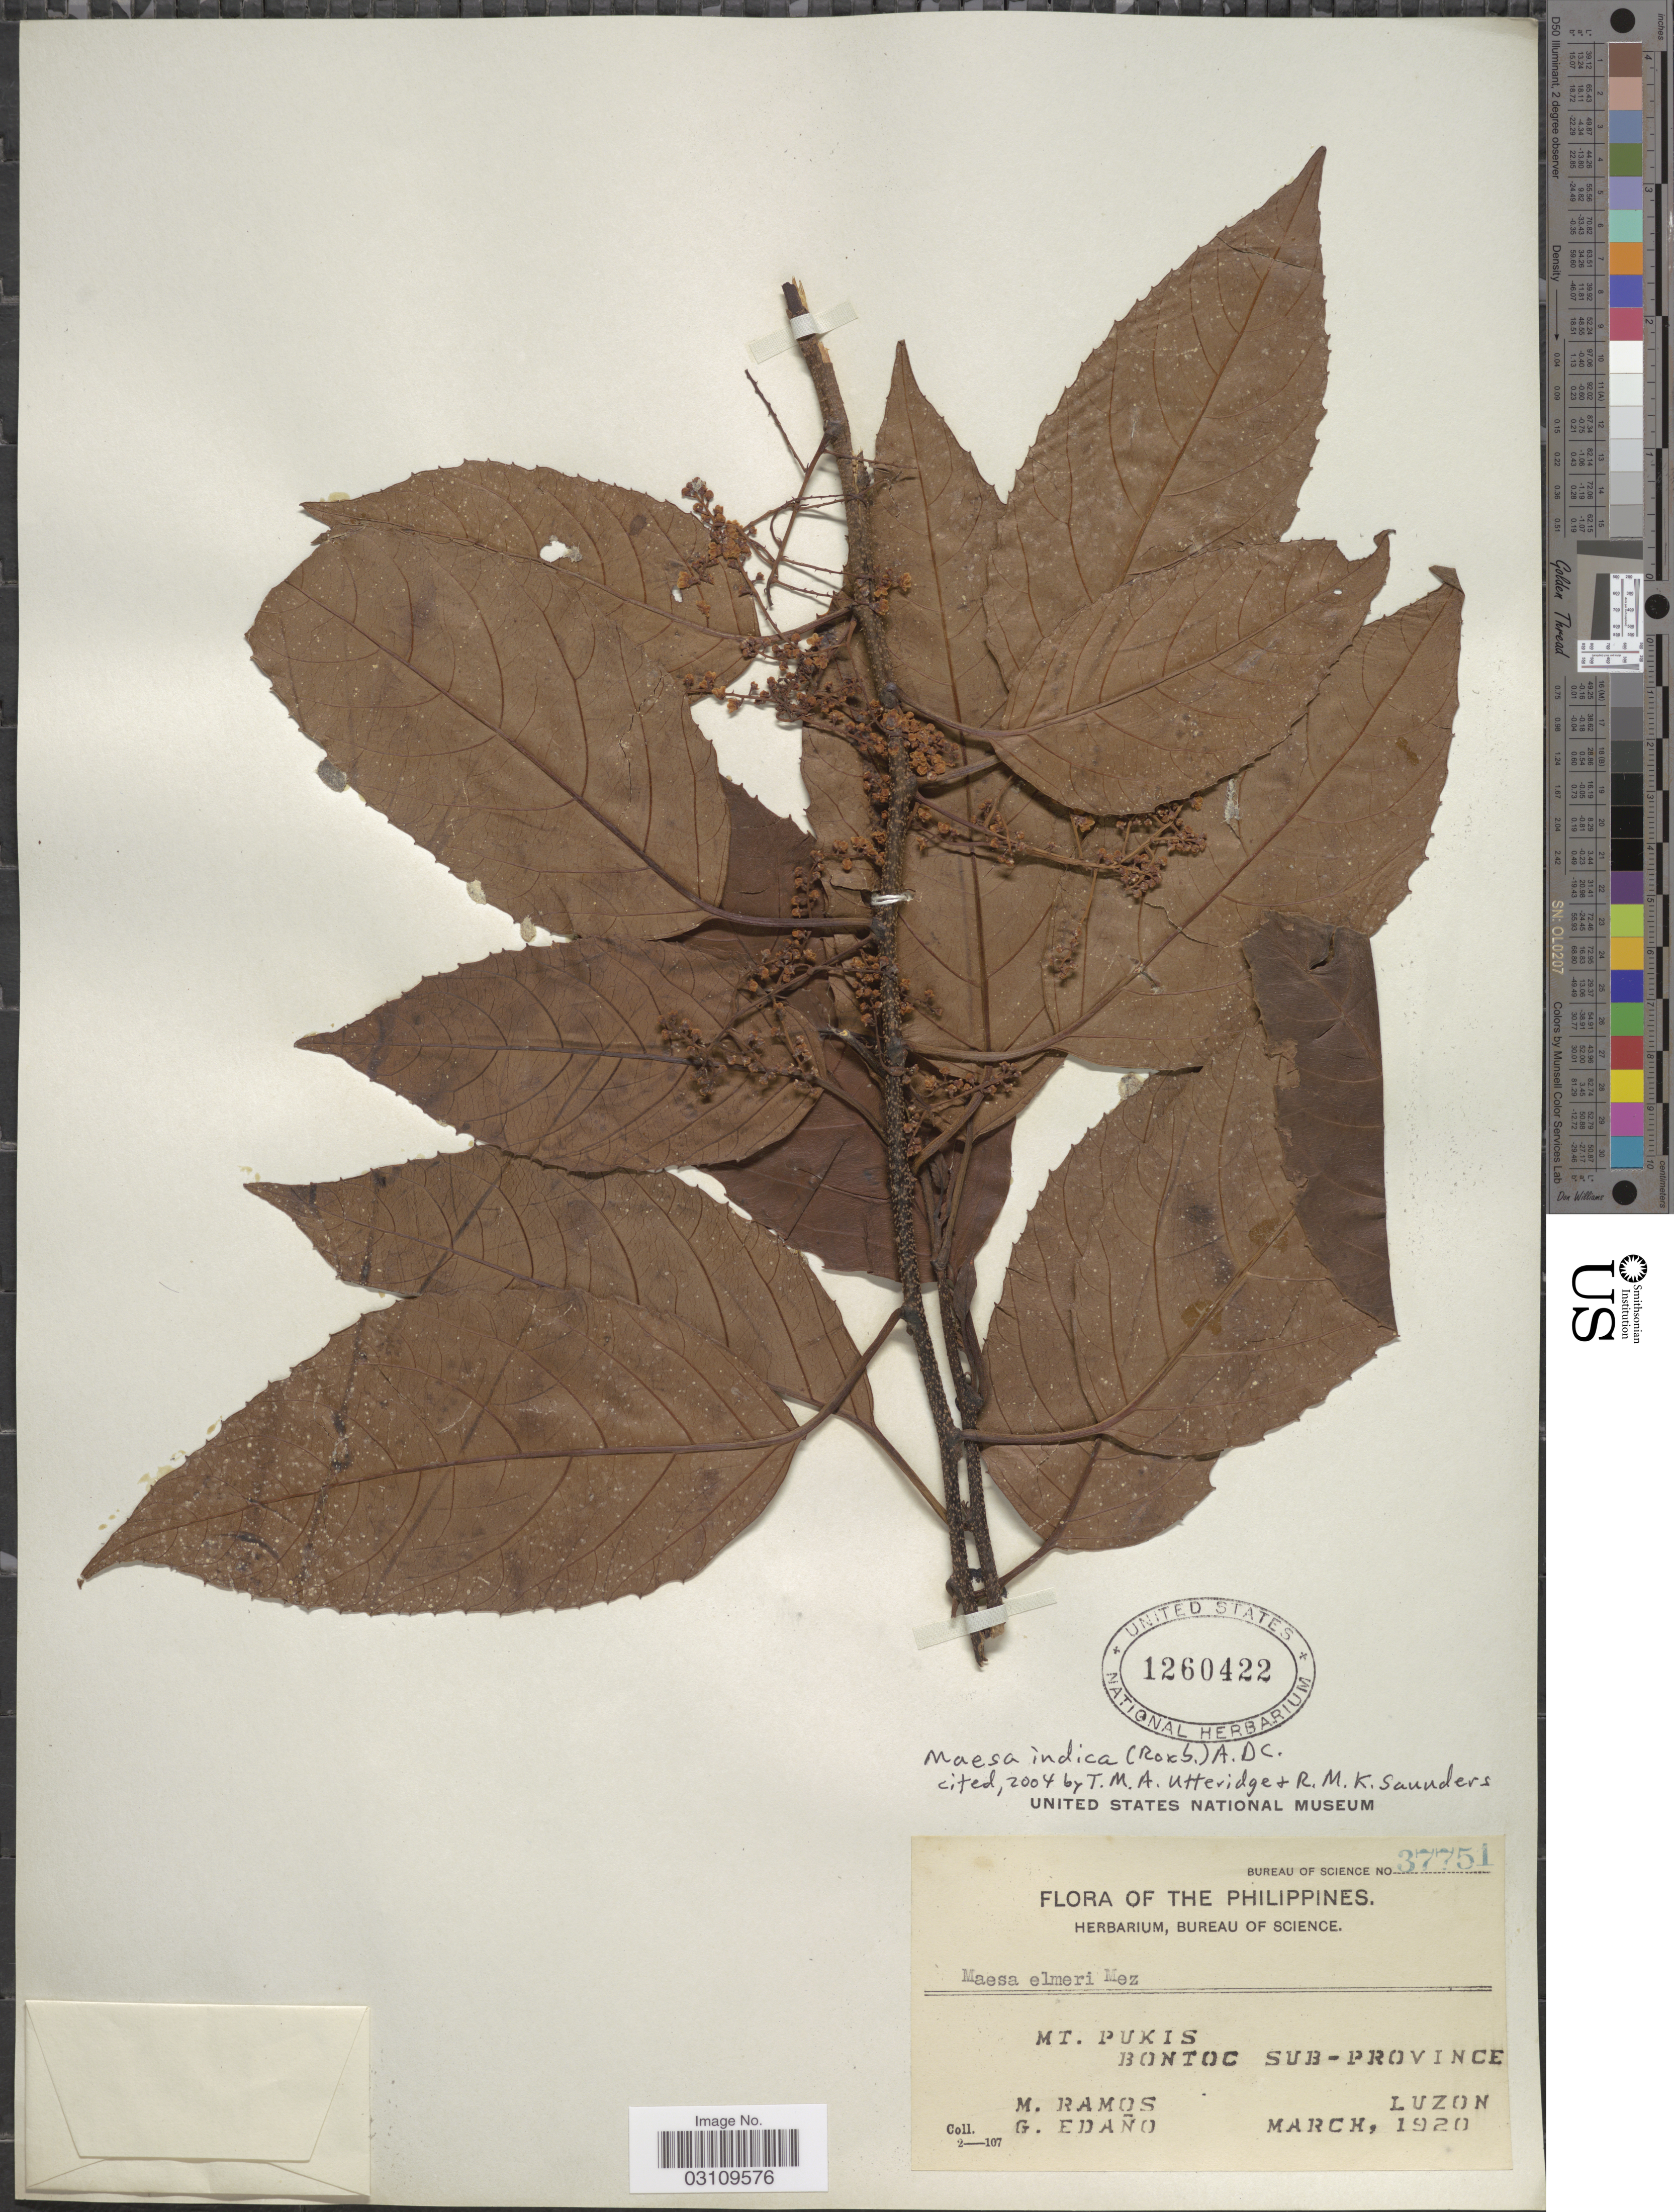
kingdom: Plantae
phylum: Tracheophyta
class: Magnoliopsida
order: Ericales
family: Primulaceae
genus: Maesa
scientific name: Maesa indica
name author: (Roxb.) A. DC.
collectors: M. Ramos & G. Edaño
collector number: Bureau of Science 37751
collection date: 1920-03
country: Philippines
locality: Mt. Pukis, Bontoc Sub-Province, Luzon.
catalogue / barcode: US 1260422